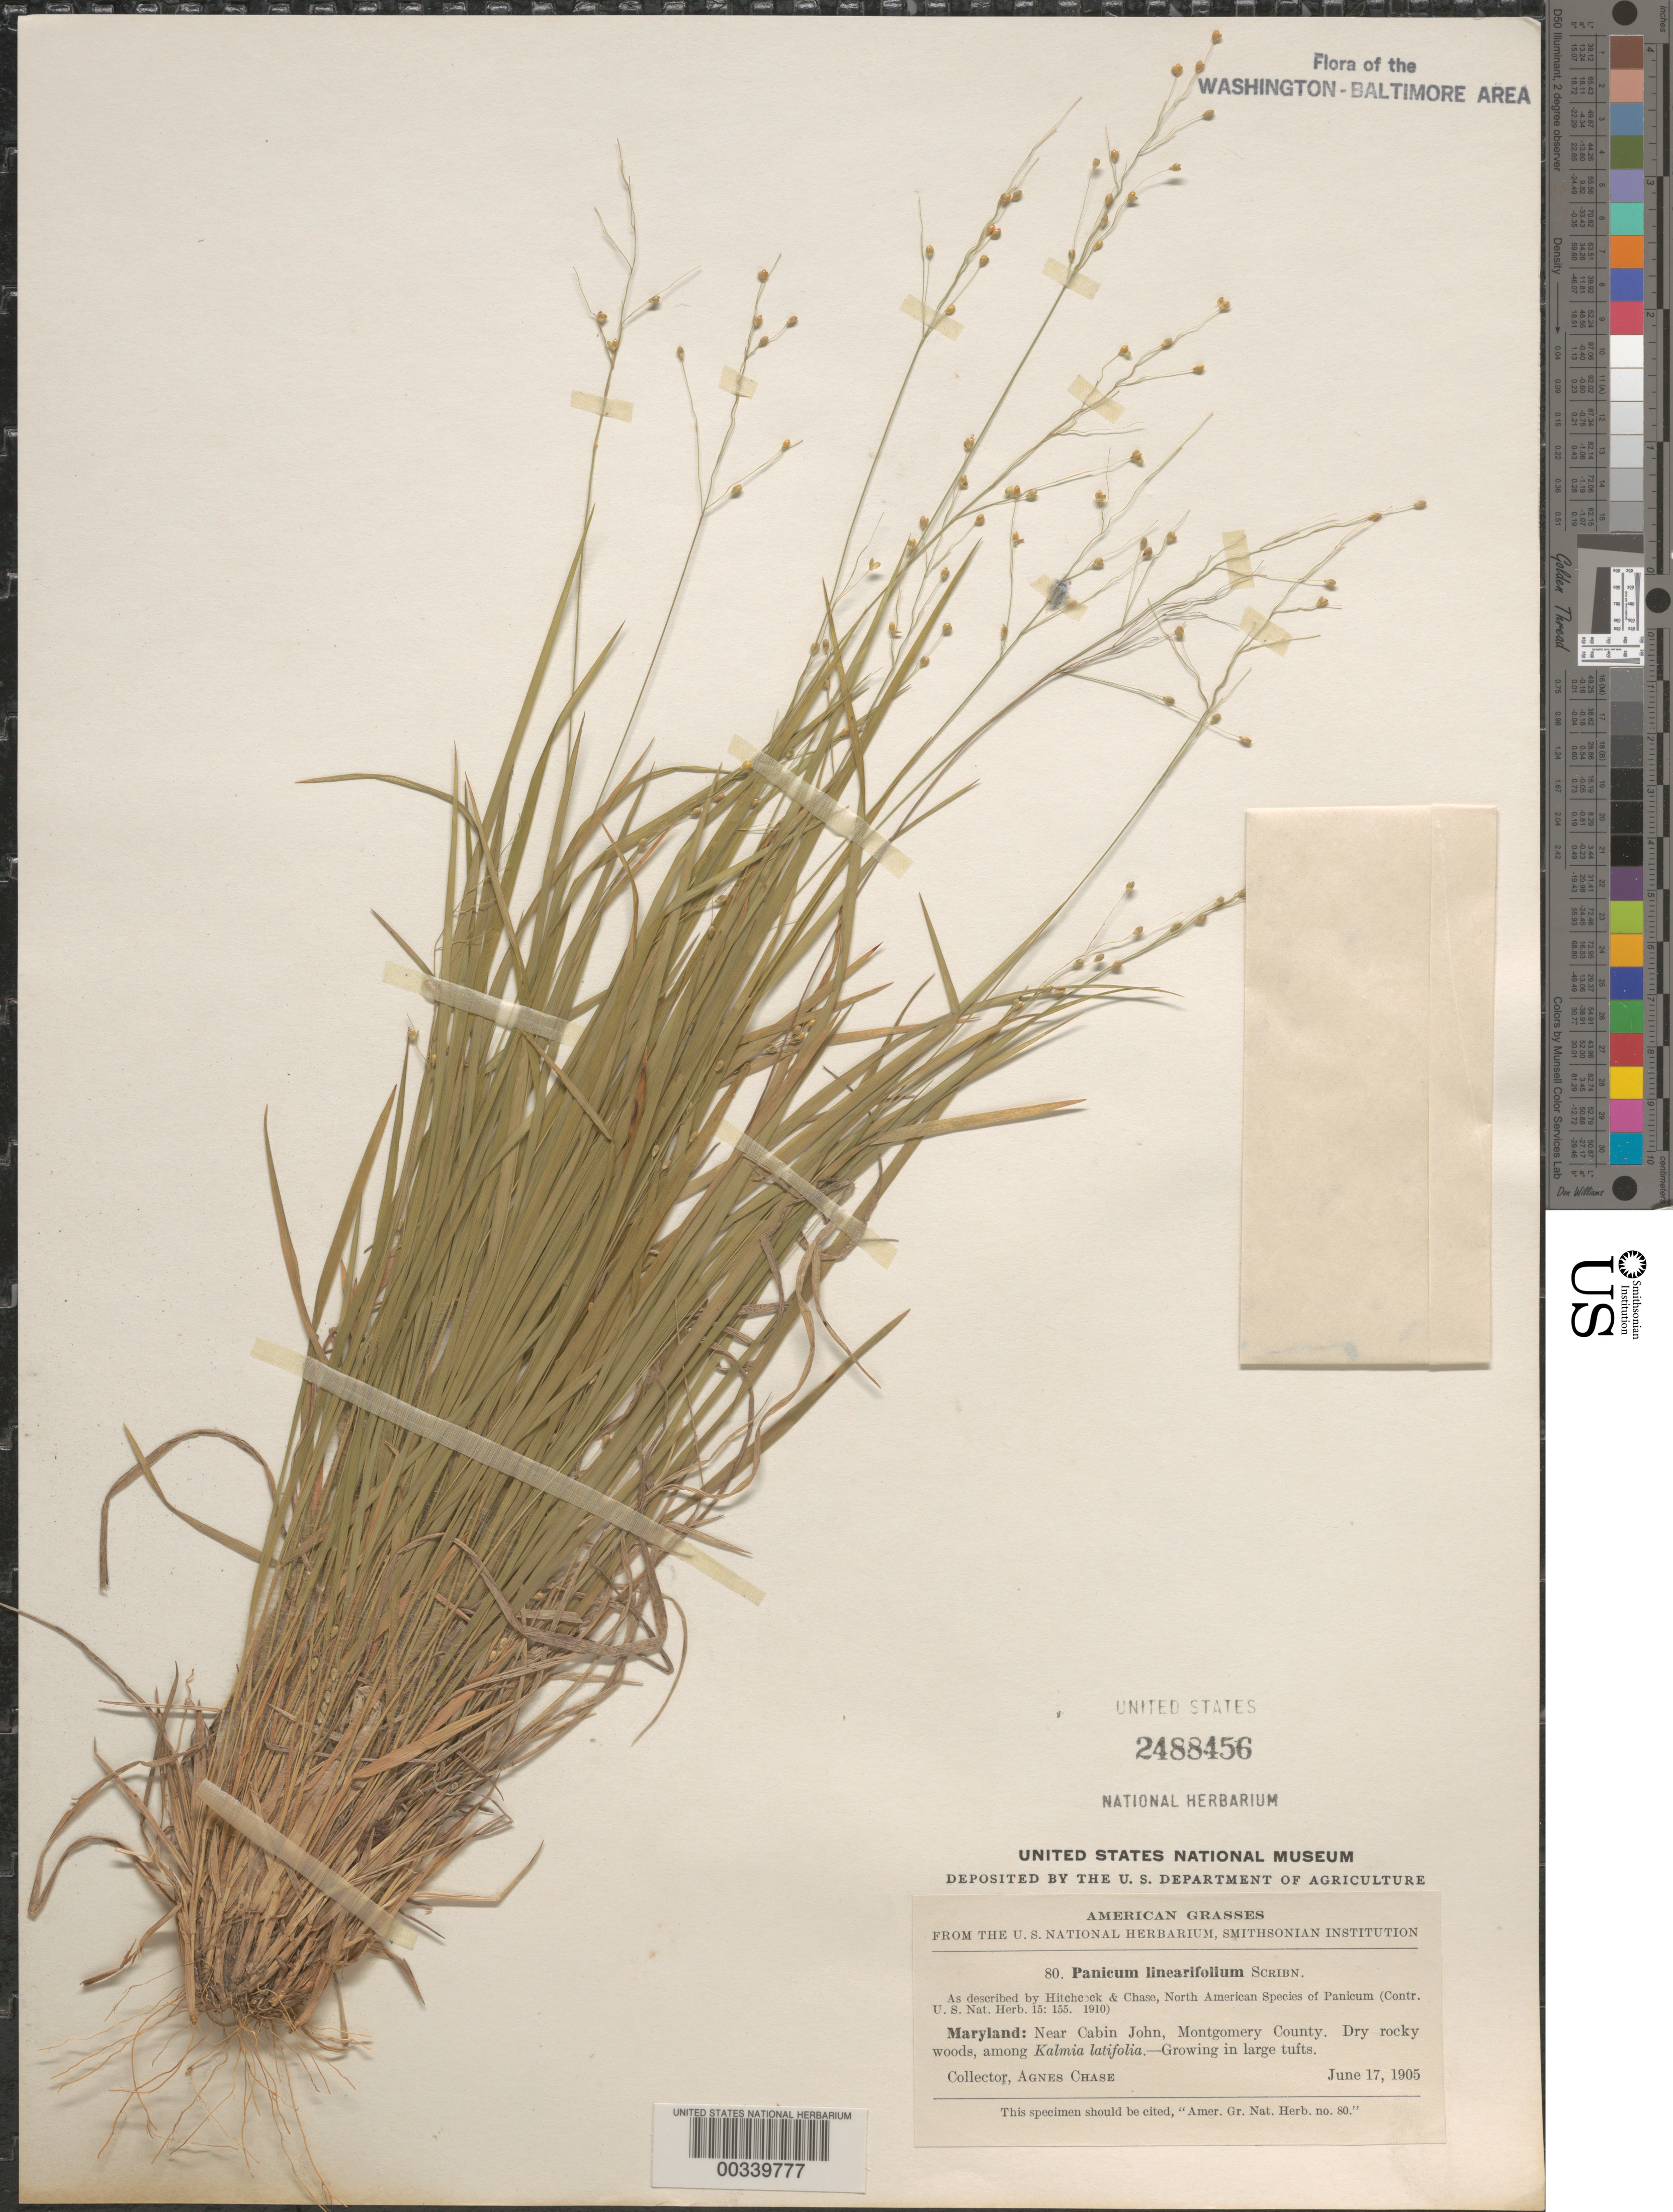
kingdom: Plantae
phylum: Tracheophyta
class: Liliopsida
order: Poales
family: Poaceae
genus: Dichanthelium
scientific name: Dichanthelium linearifolium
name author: (Scribn.) Gould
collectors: A. Chase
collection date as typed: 17 Jun 1905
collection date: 1905-06-17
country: United States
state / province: Maryland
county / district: Montgomery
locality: Near Cabin John C. & O. Canal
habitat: Dry rocky woods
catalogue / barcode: US 2488456